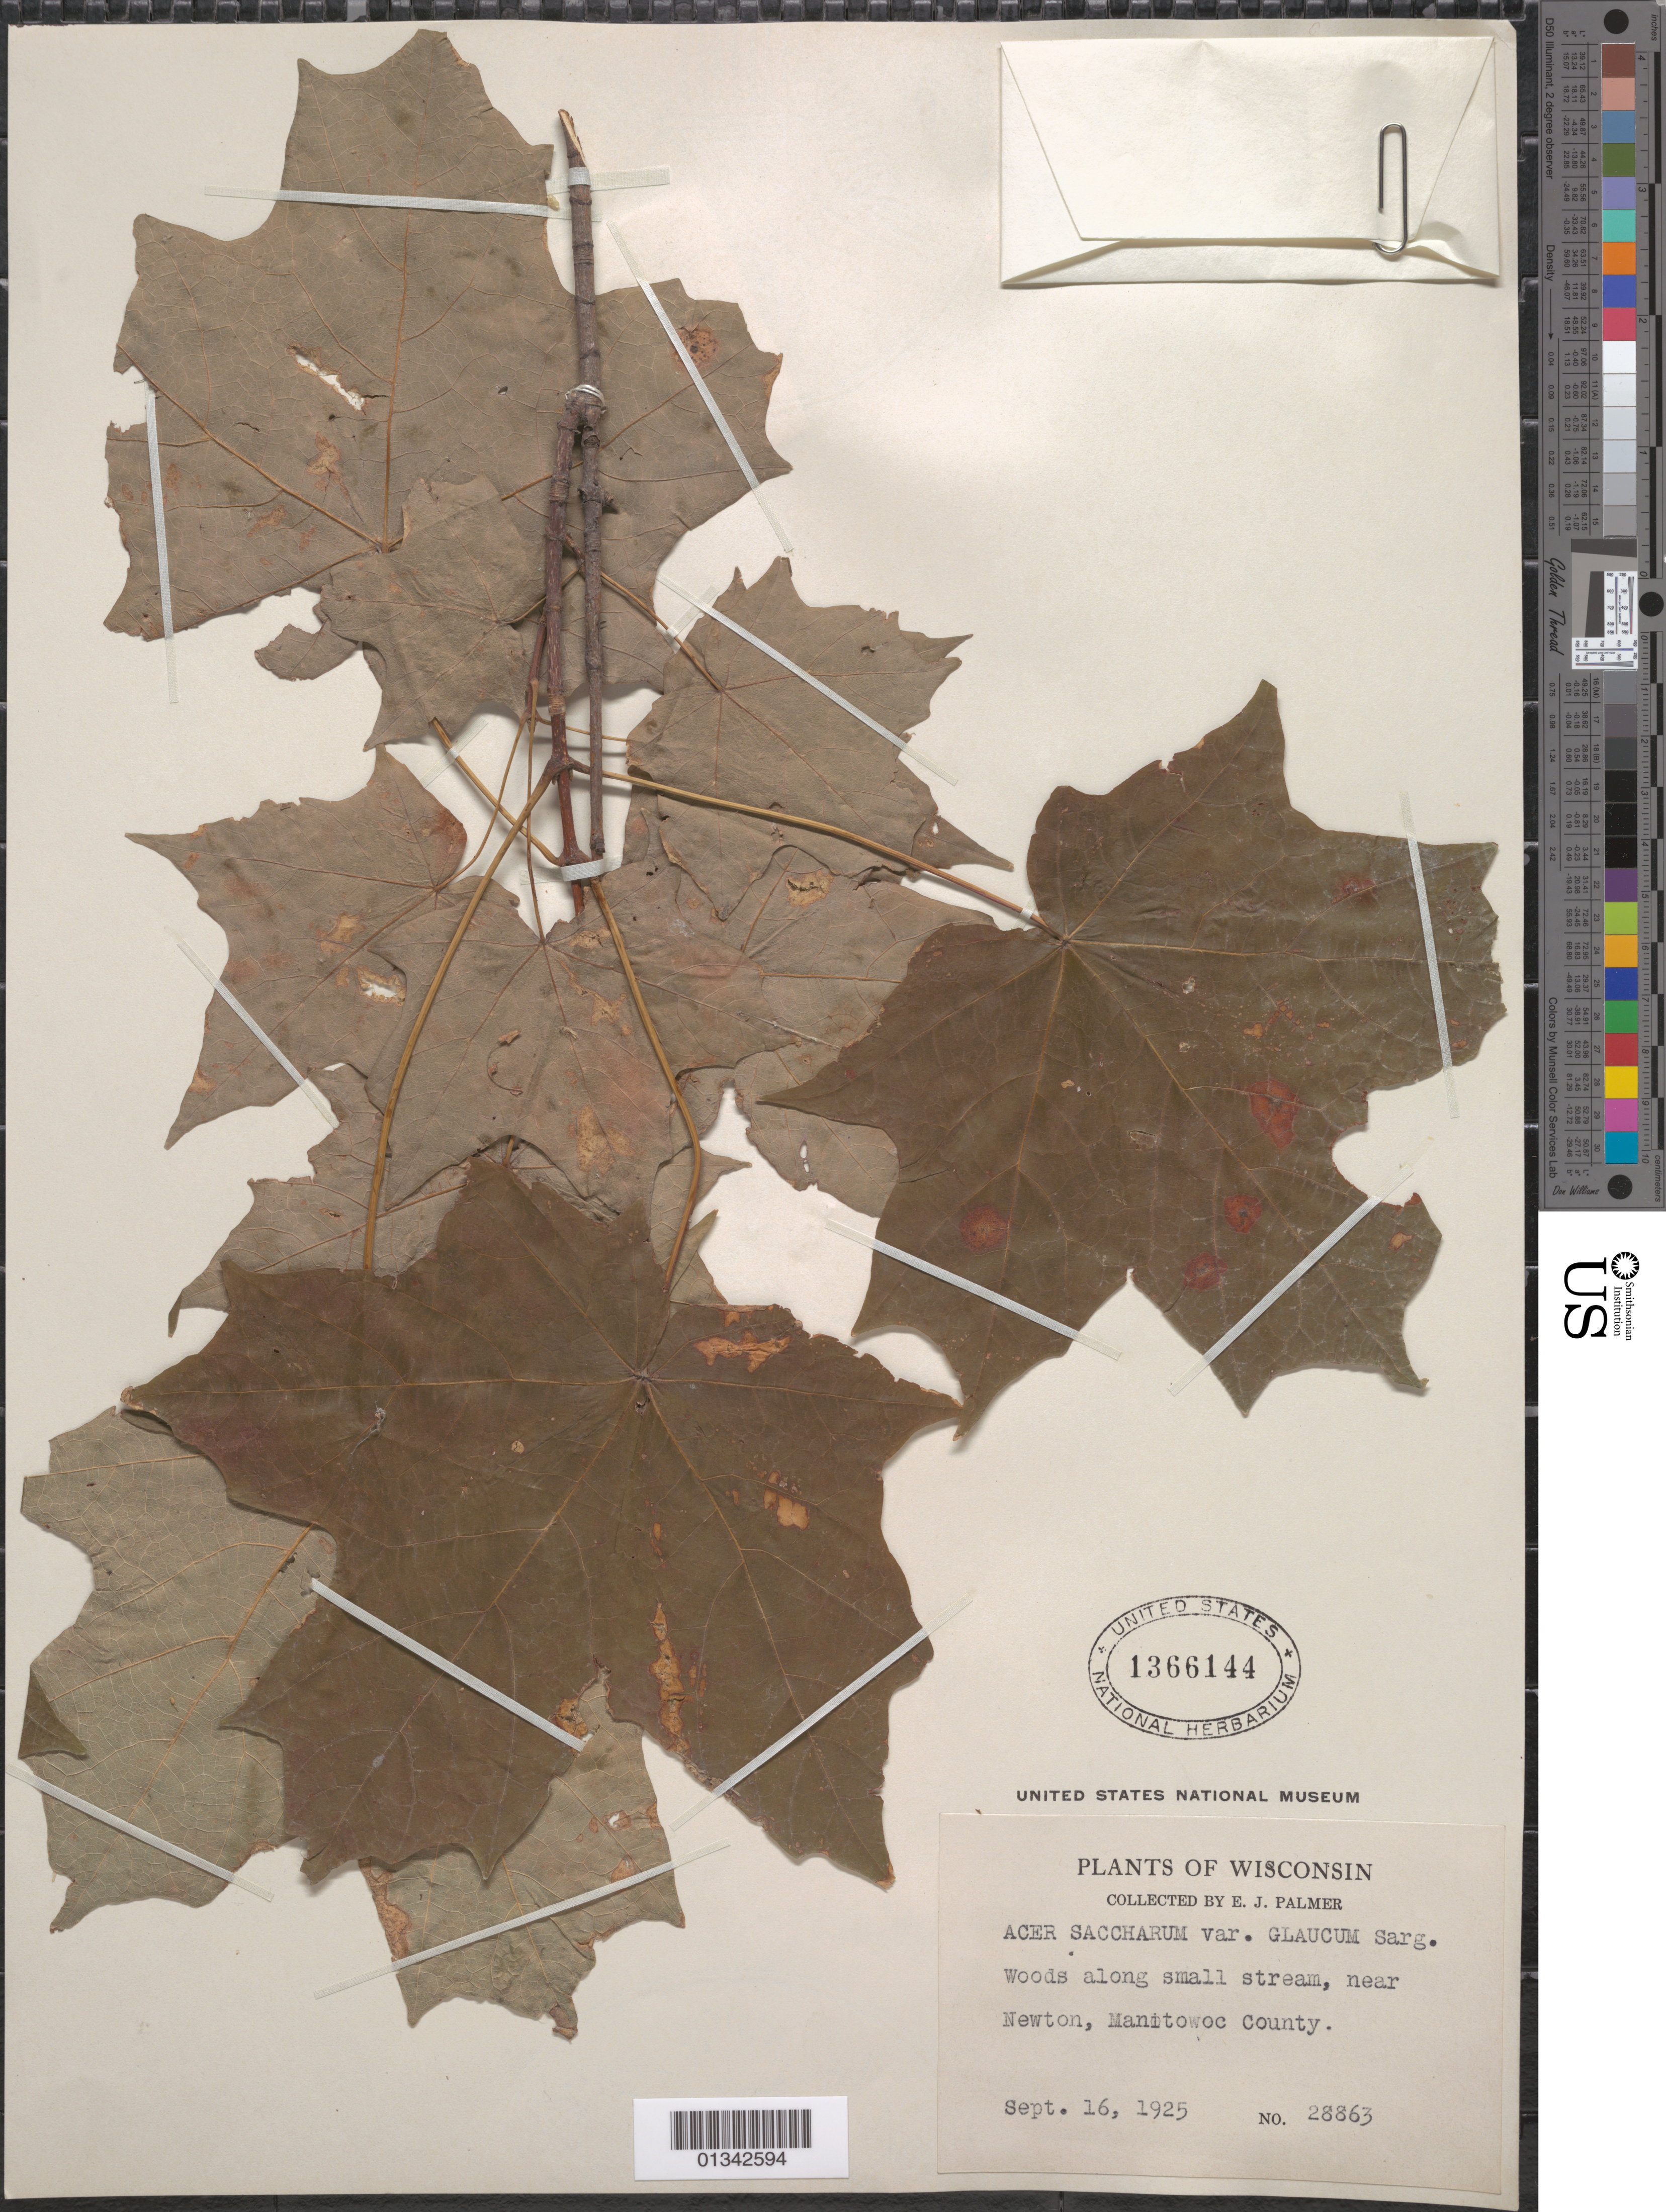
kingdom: Plantae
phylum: Tracheophyta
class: Magnoliopsida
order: Sapindales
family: Sapindaceae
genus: Acer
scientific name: Acer saccharum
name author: Marshall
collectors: E. J. Palmer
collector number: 28863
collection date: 1925-09-16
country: United States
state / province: Wisconsin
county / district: Manitowoc County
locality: Newton, Manitowoc County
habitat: Woods along small stream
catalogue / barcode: US 1366144